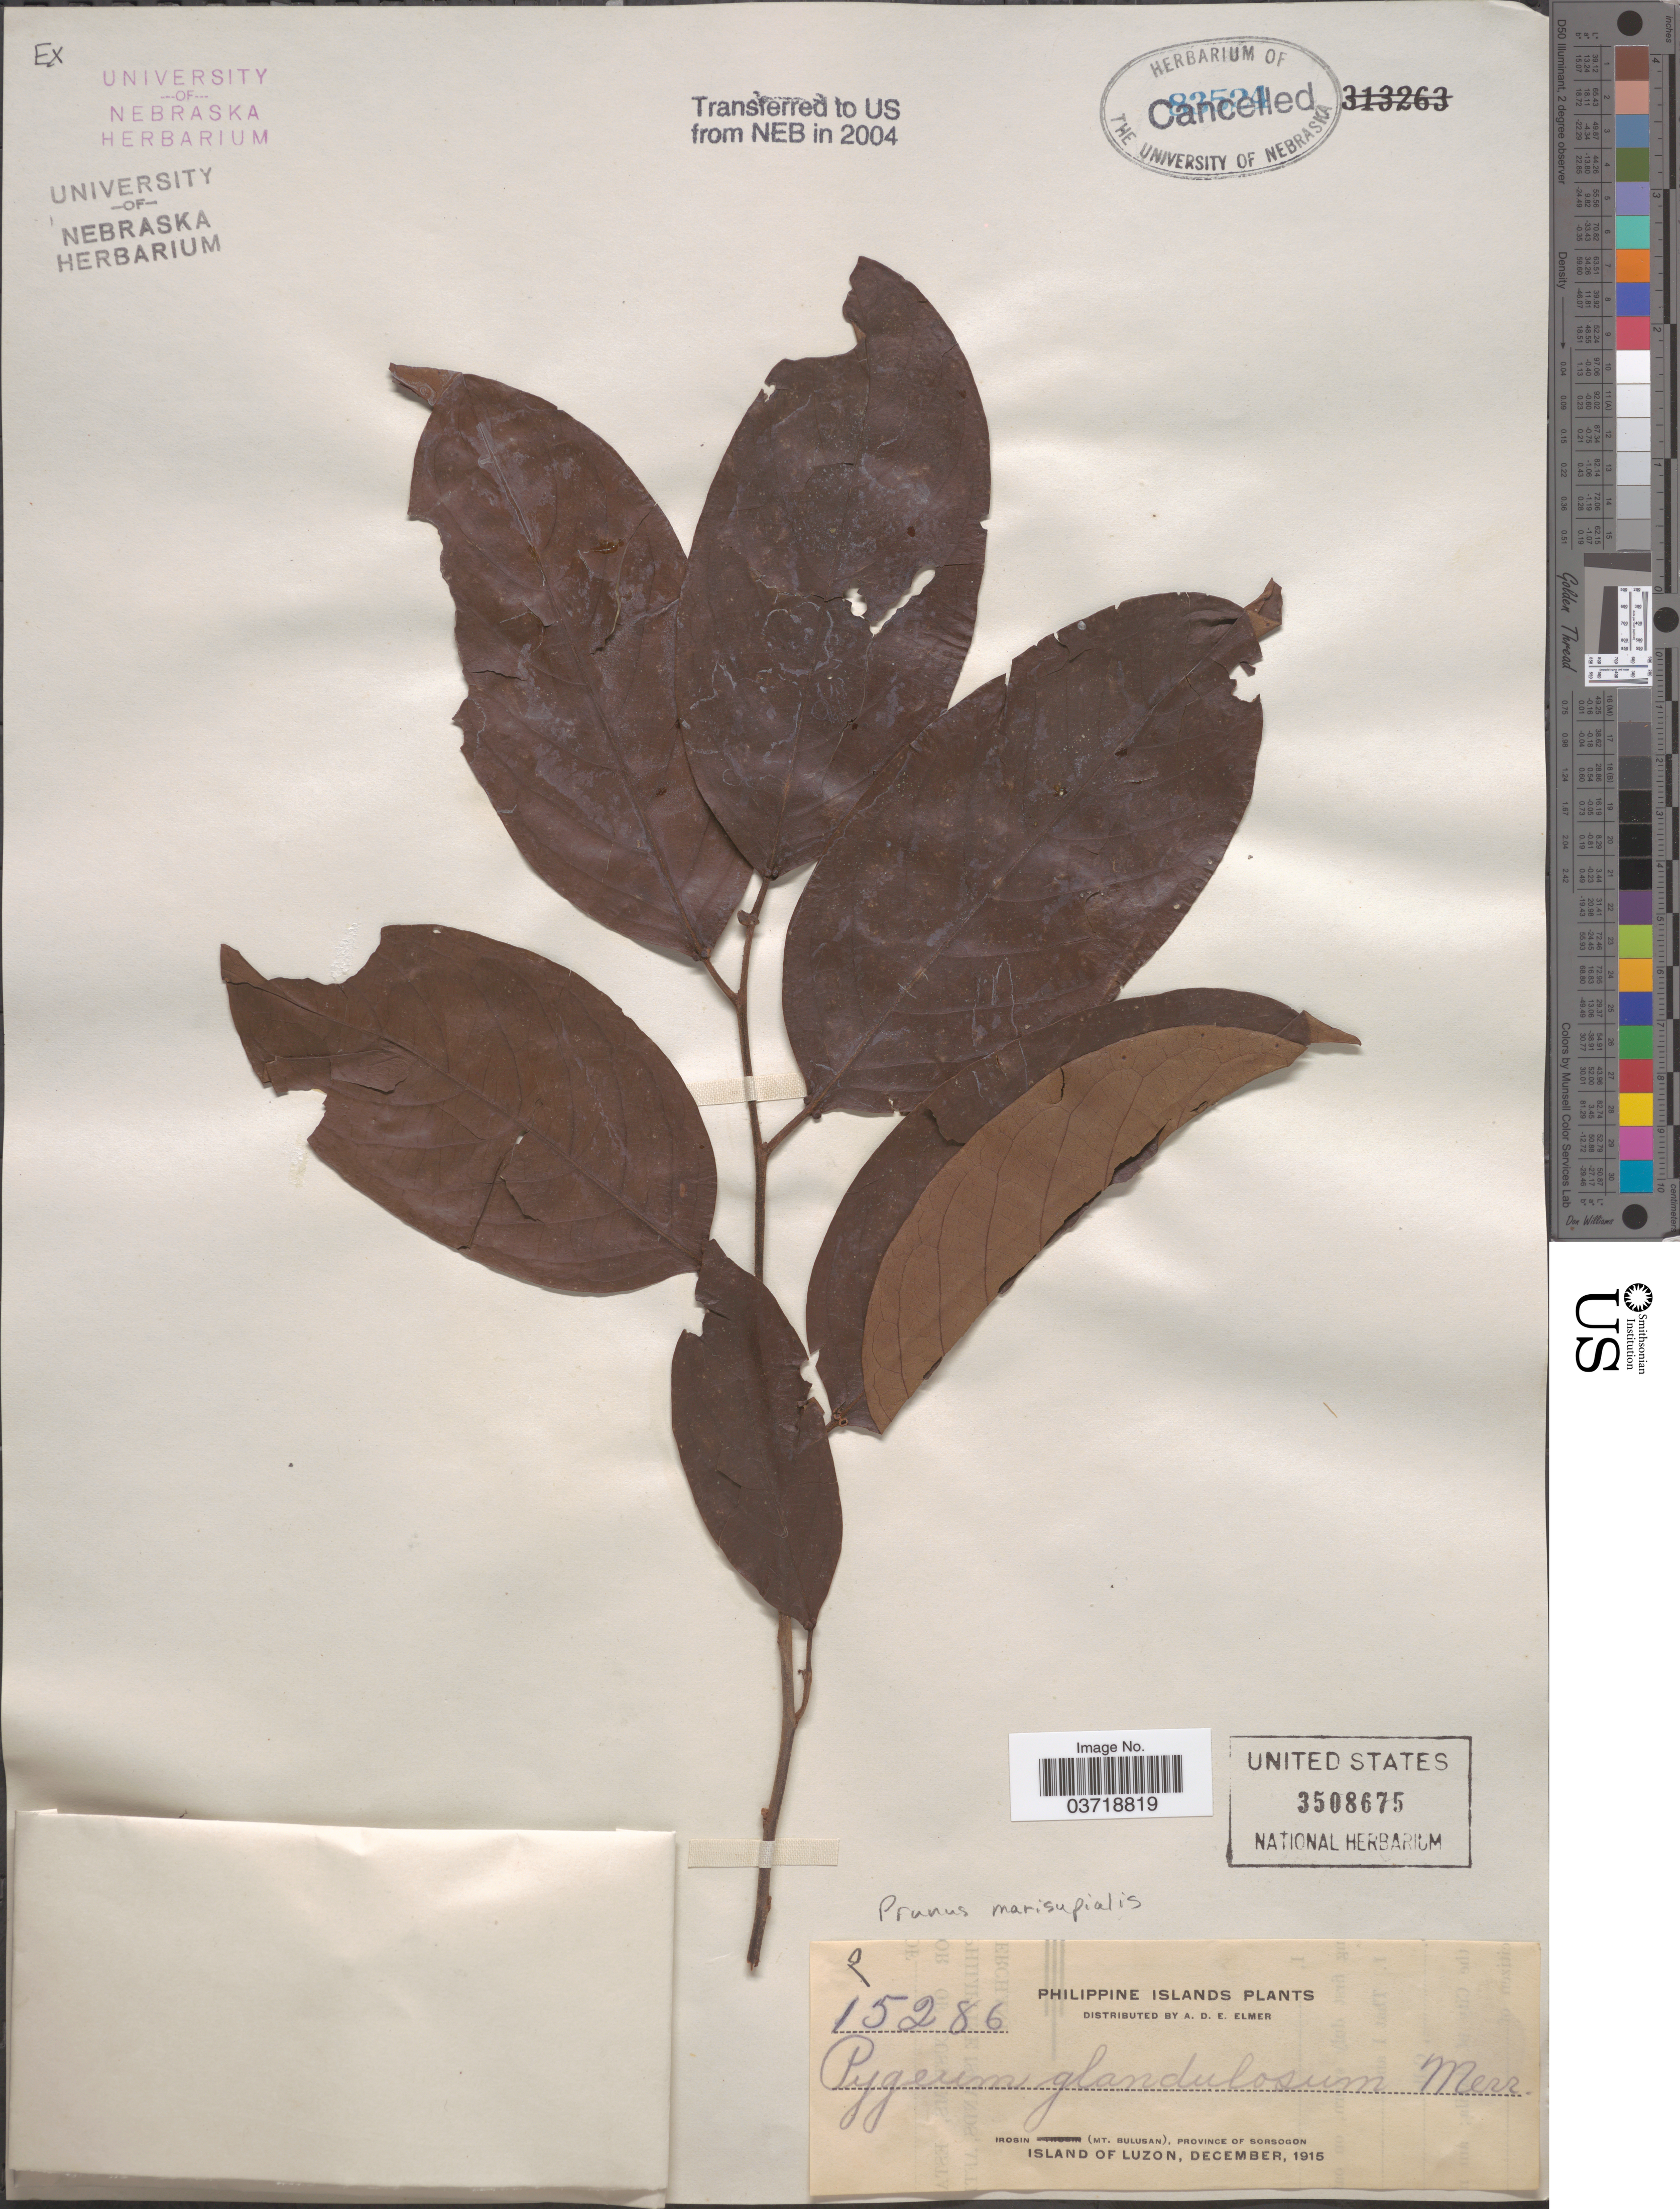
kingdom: Plantae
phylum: Tracheophyta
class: Magnoliopsida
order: Rosales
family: Rosaceae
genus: Prunus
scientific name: Prunus marsupialis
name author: Kalkman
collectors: A. D. E. Elmer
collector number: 15286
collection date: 1915-12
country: Philippines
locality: Irosin (Mt. Bulusan), Province of Sorsogon. Island of Luzon.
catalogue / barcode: US 3508675